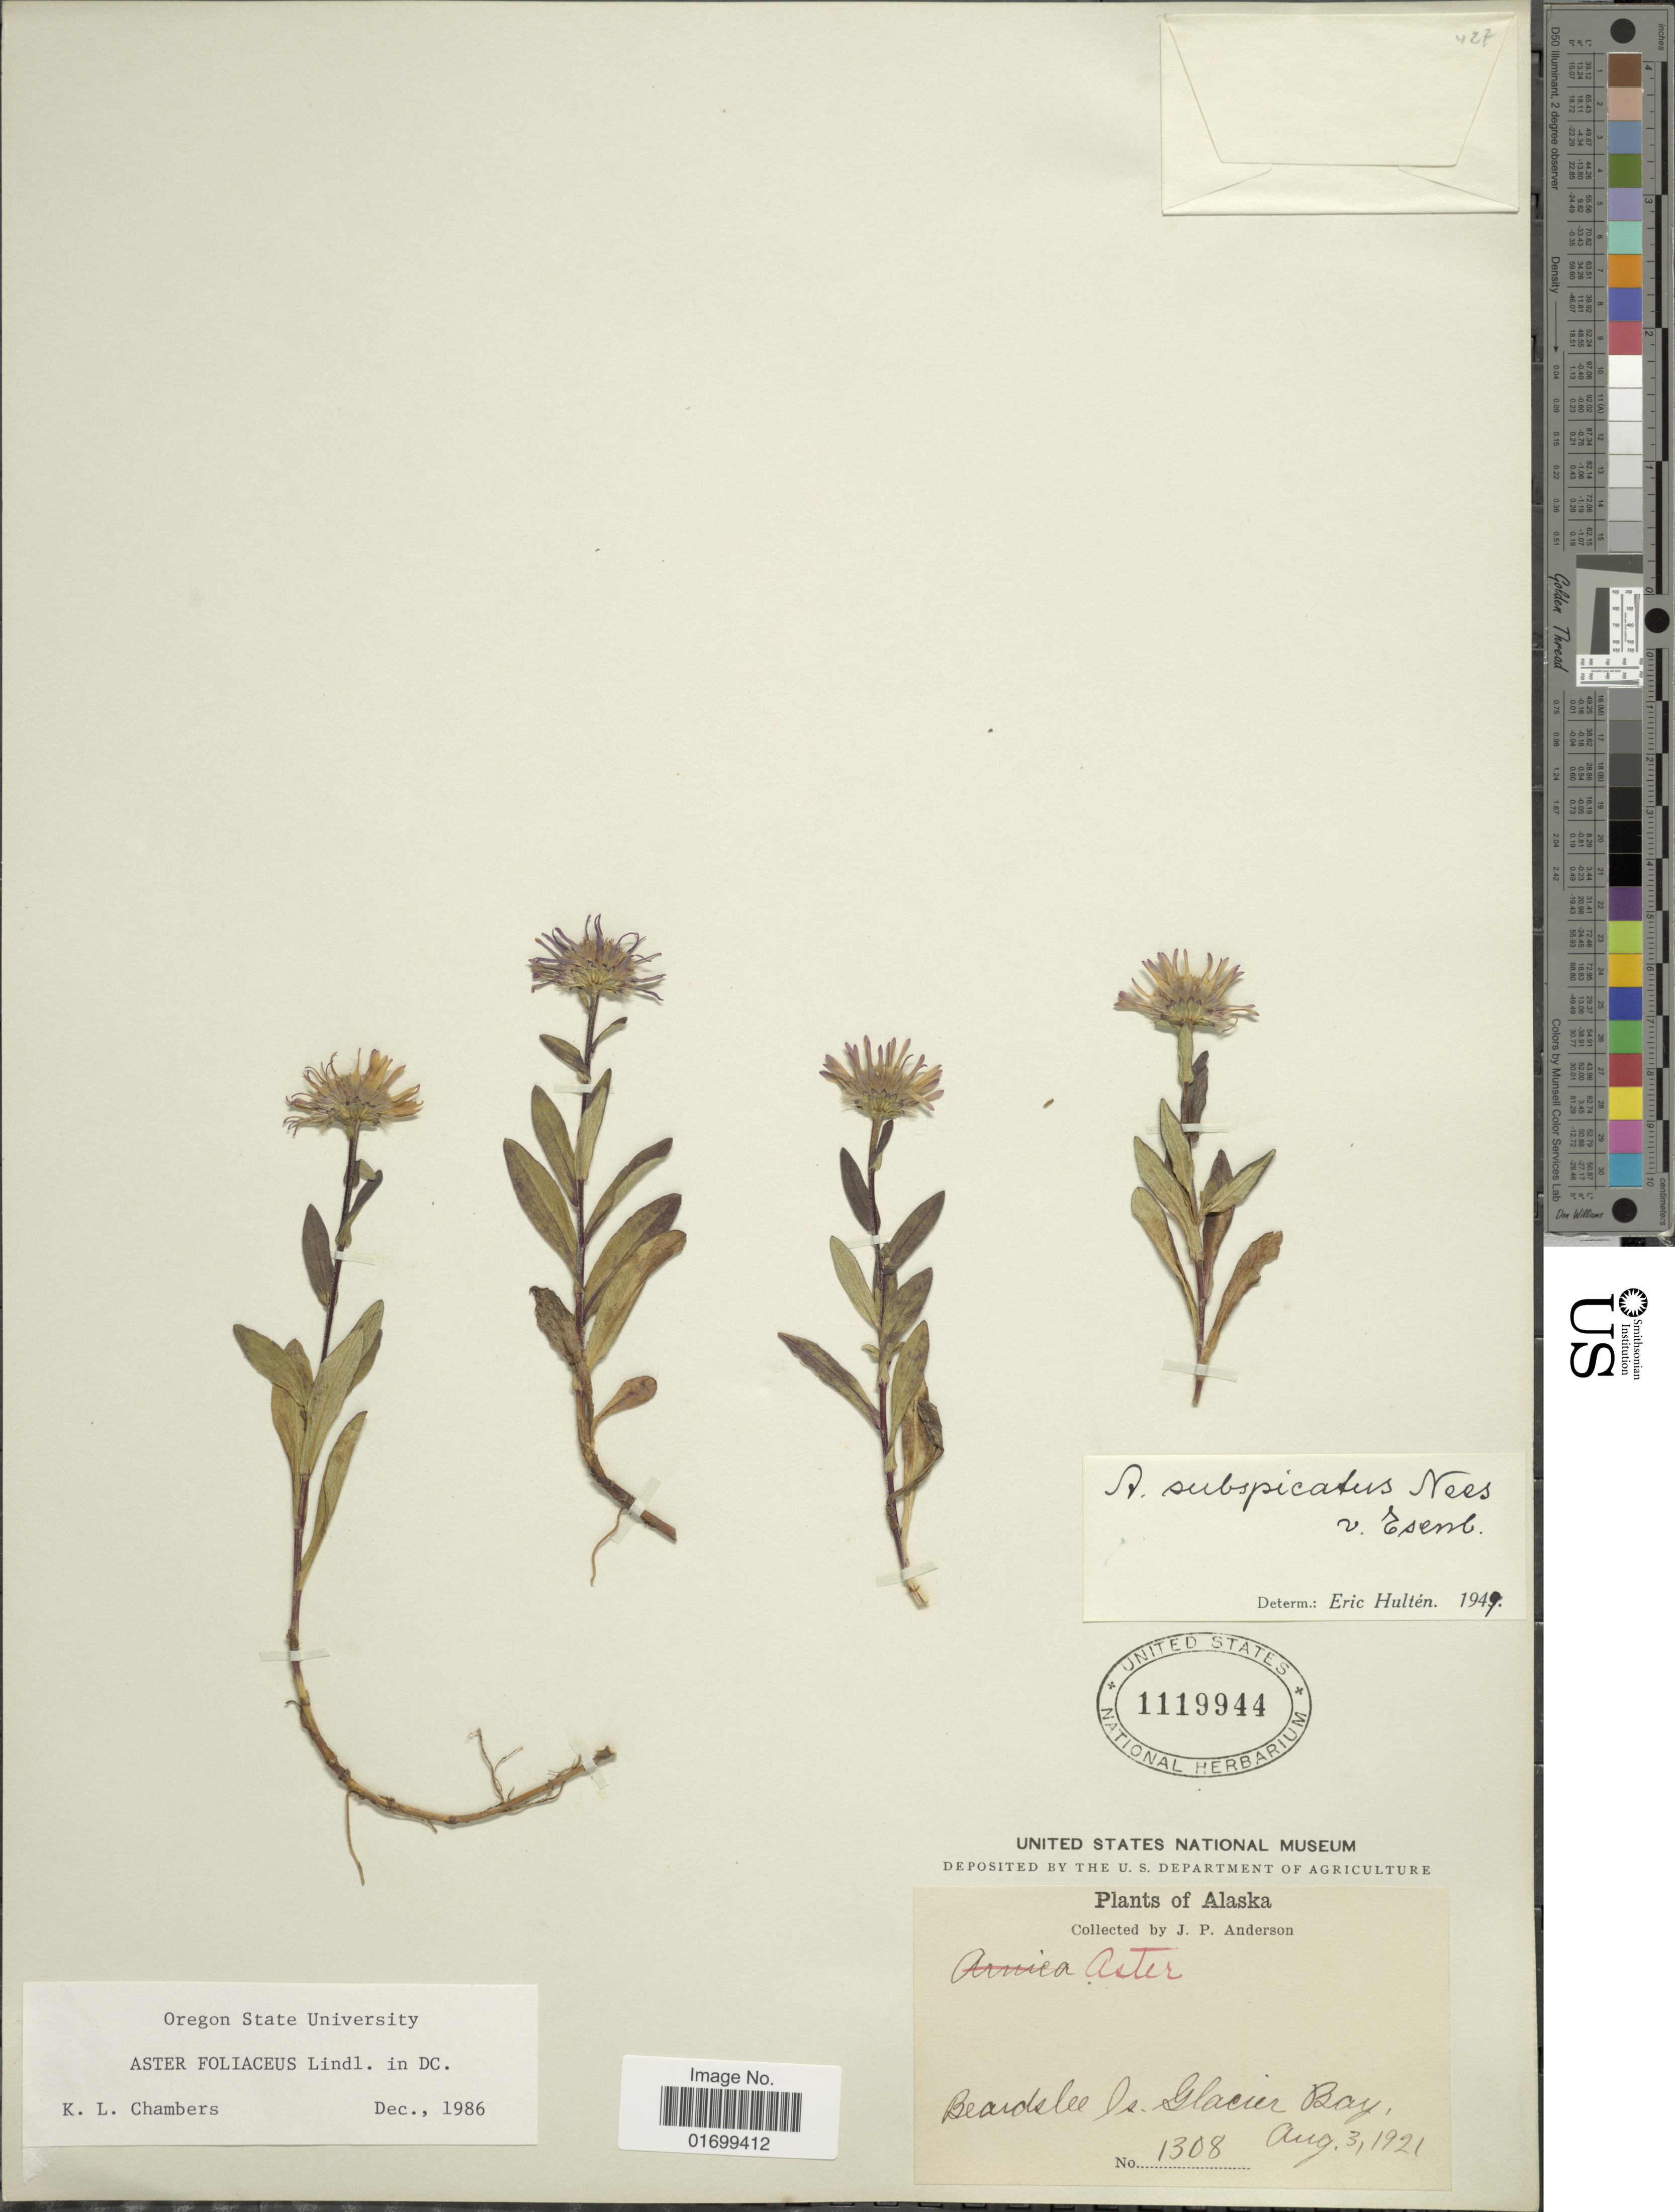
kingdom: Plantae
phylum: Tracheophyta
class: Magnoliopsida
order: Asterales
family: Asteraceae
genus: Symphyotrichum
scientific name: Symphyotrichum foliaceum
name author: (Lindl. ex DC.) G.L. Nesom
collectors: J. P. Anderson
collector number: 1308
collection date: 1921-08-03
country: United States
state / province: Alaska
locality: Beardslee Is. Glacier Bay.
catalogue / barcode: US 1119944